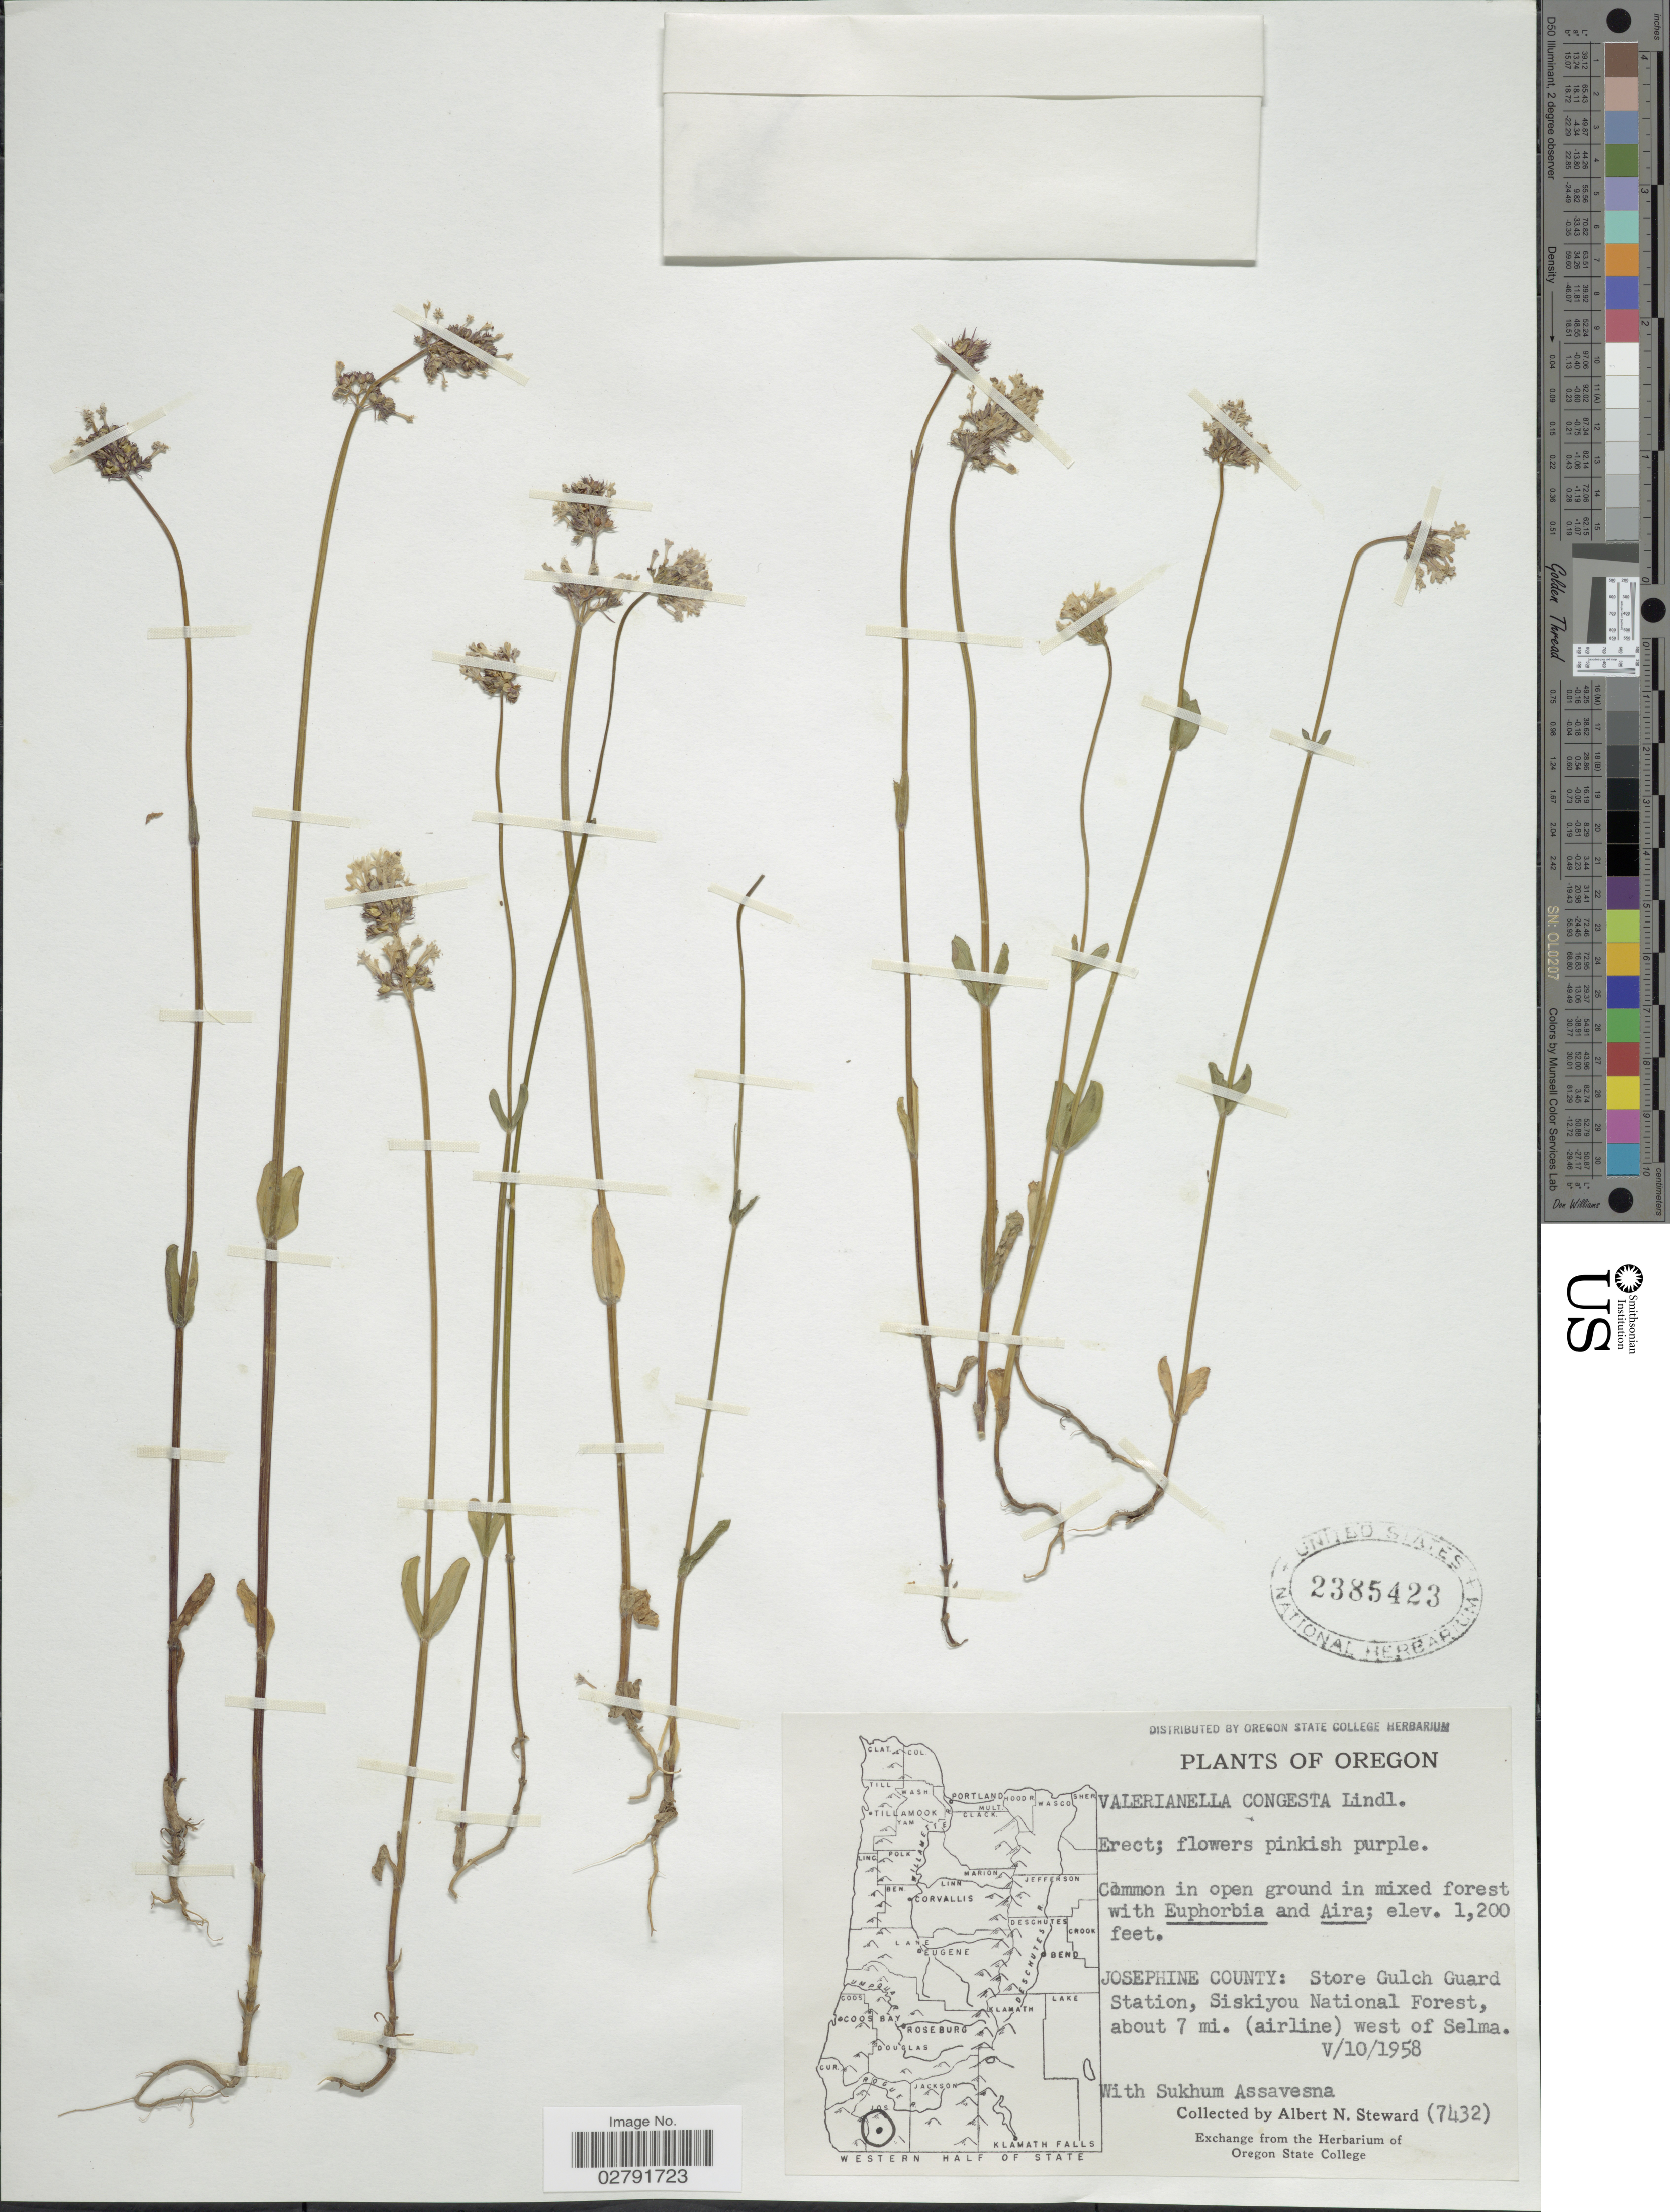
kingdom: Plantae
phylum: Tracheophyta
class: Magnoliopsida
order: Dipsacales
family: Caprifoliaceae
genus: Plectritis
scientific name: Plectritis congesta subsp. congesta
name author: (Lindl.) DC.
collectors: A. N. Steward & S. Assavesna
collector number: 7432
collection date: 1958-05-10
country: United States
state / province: Oregon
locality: Josephine County: Store Gulch Guard Station, Siskiyou National Forest, about 7 mi. (airline) west of Selma.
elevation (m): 366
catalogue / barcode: US 2385423